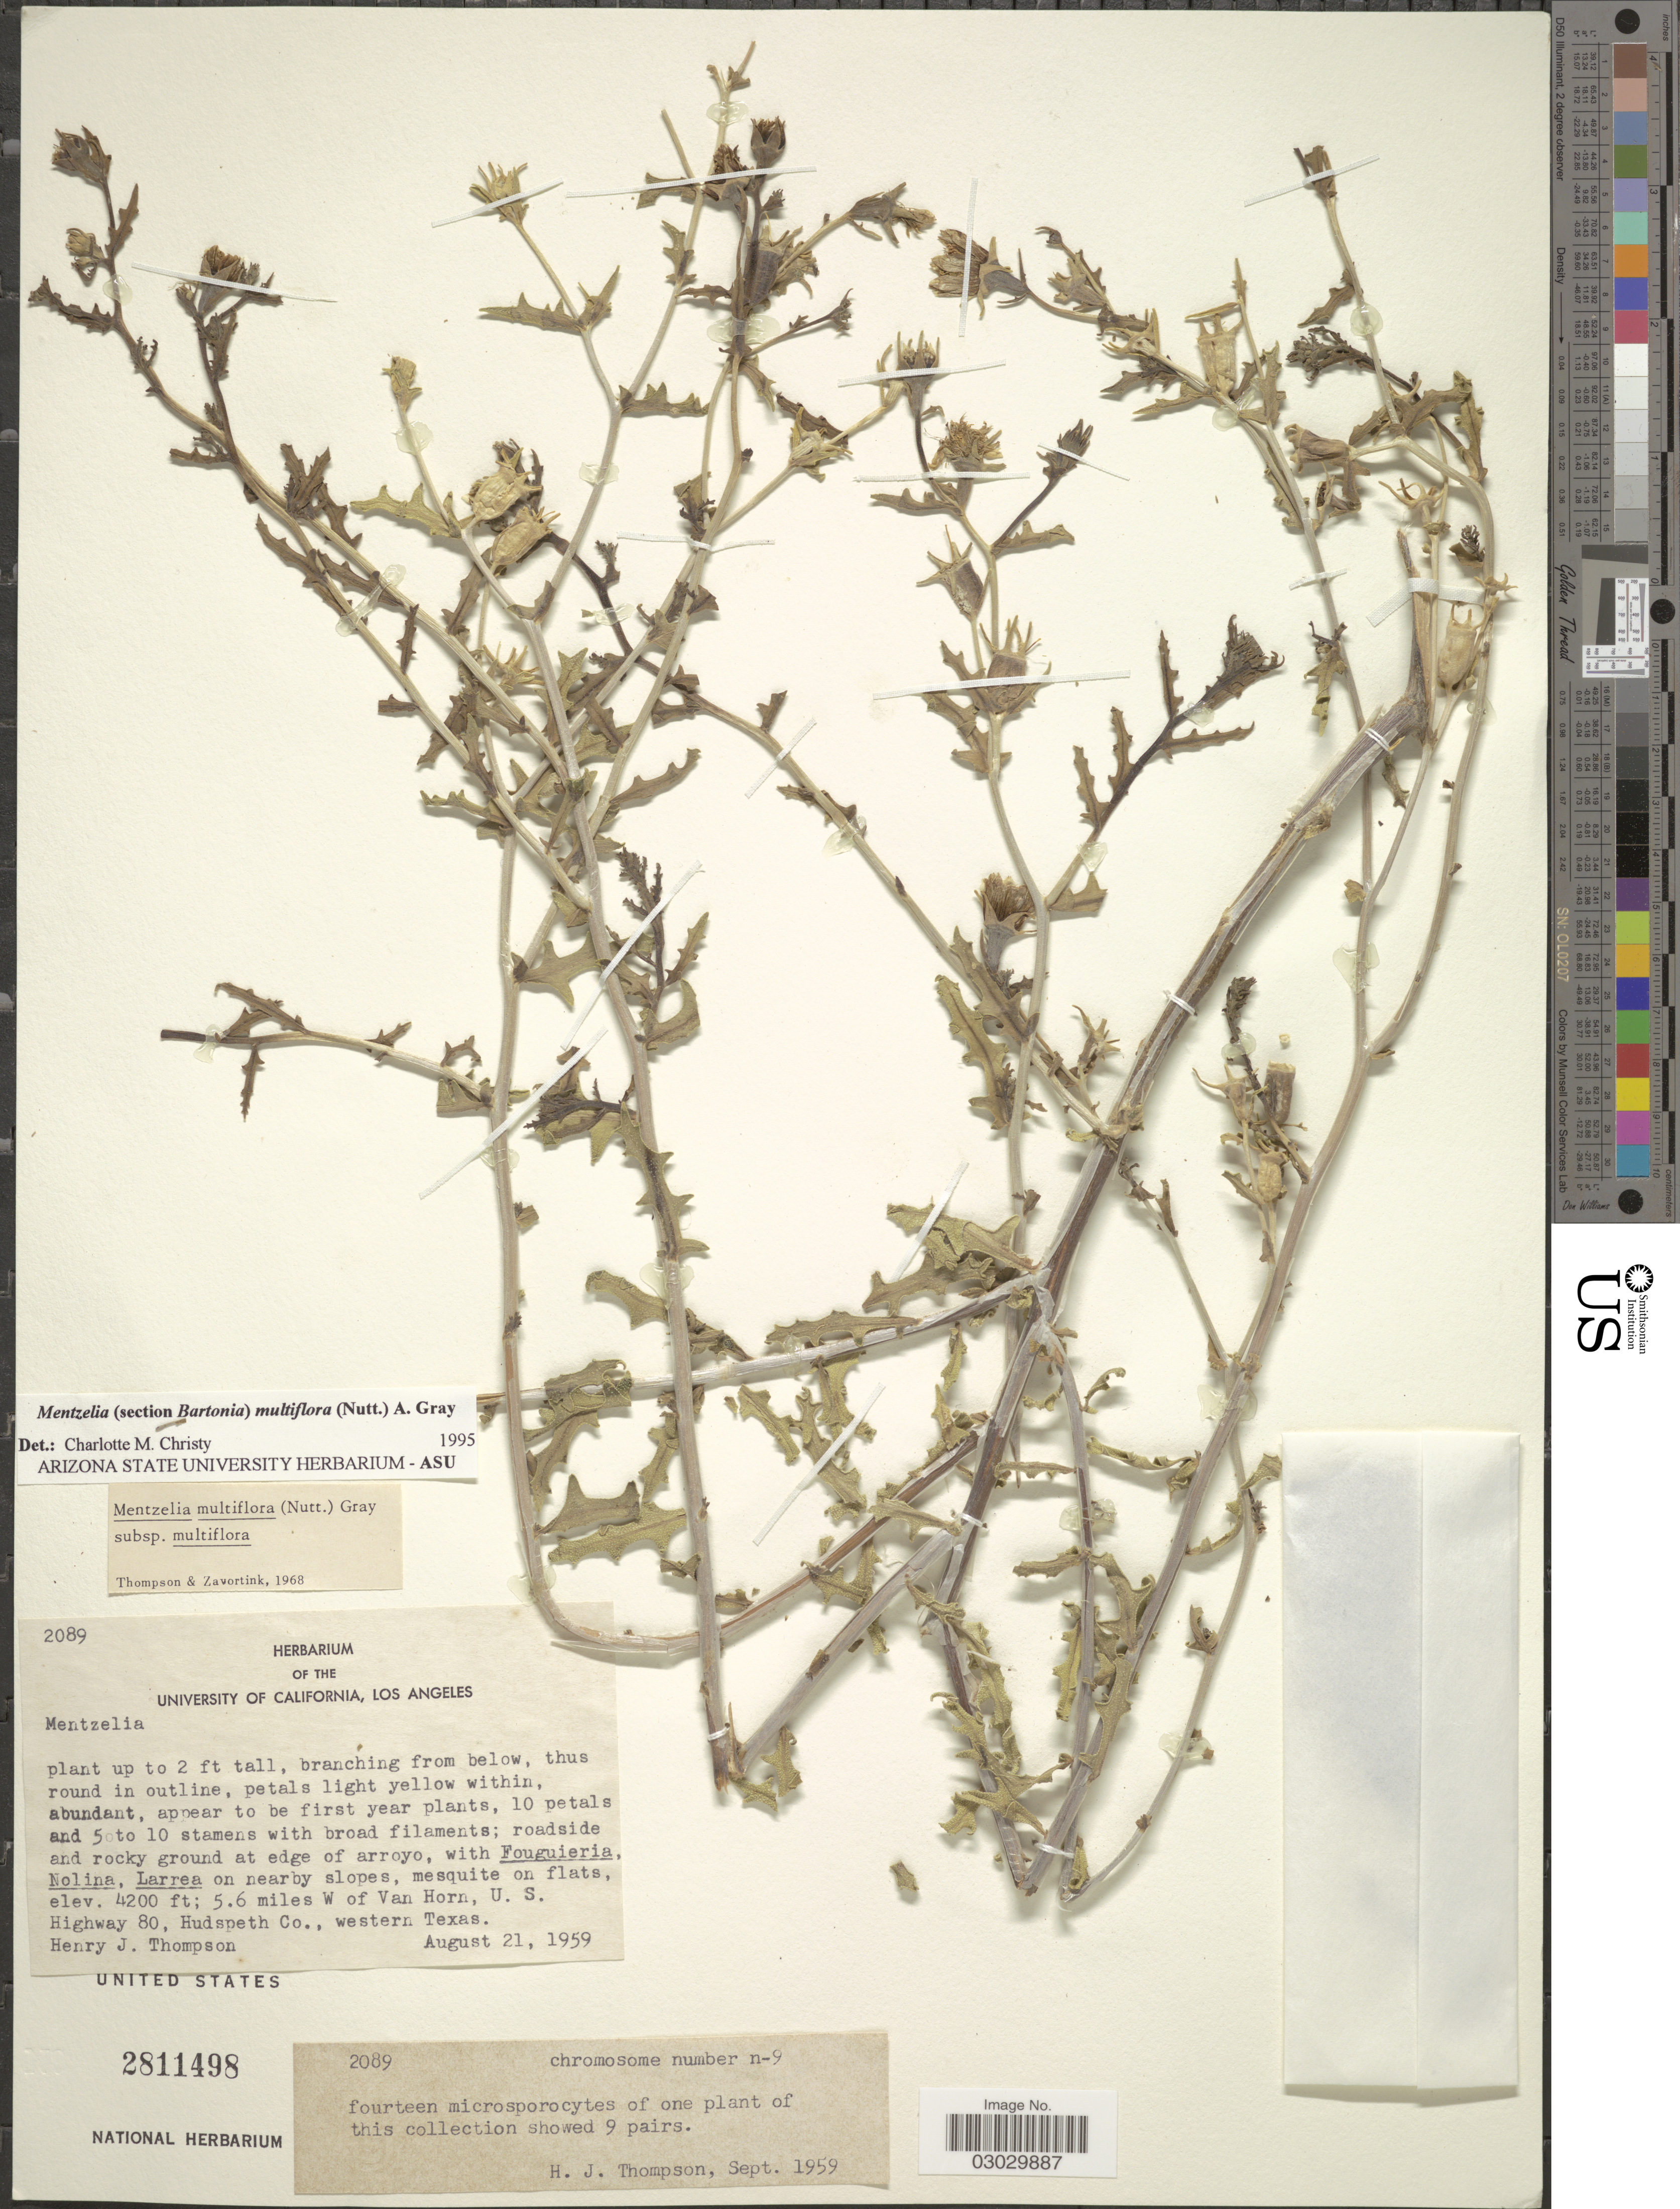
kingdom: Plantae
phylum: Tracheophyta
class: Magnoliopsida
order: Cornales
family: Loasaceae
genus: Mentzelia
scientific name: Mentzelia multiflora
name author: (Nutt.) A. Gray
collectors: H. J. Thompson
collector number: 2089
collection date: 1959-08-21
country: United States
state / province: Texas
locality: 5.6 miles W of Van Horn, U.S. Highway 80, Hudspeth Co., western Texas.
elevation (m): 1280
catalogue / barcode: US 2811498